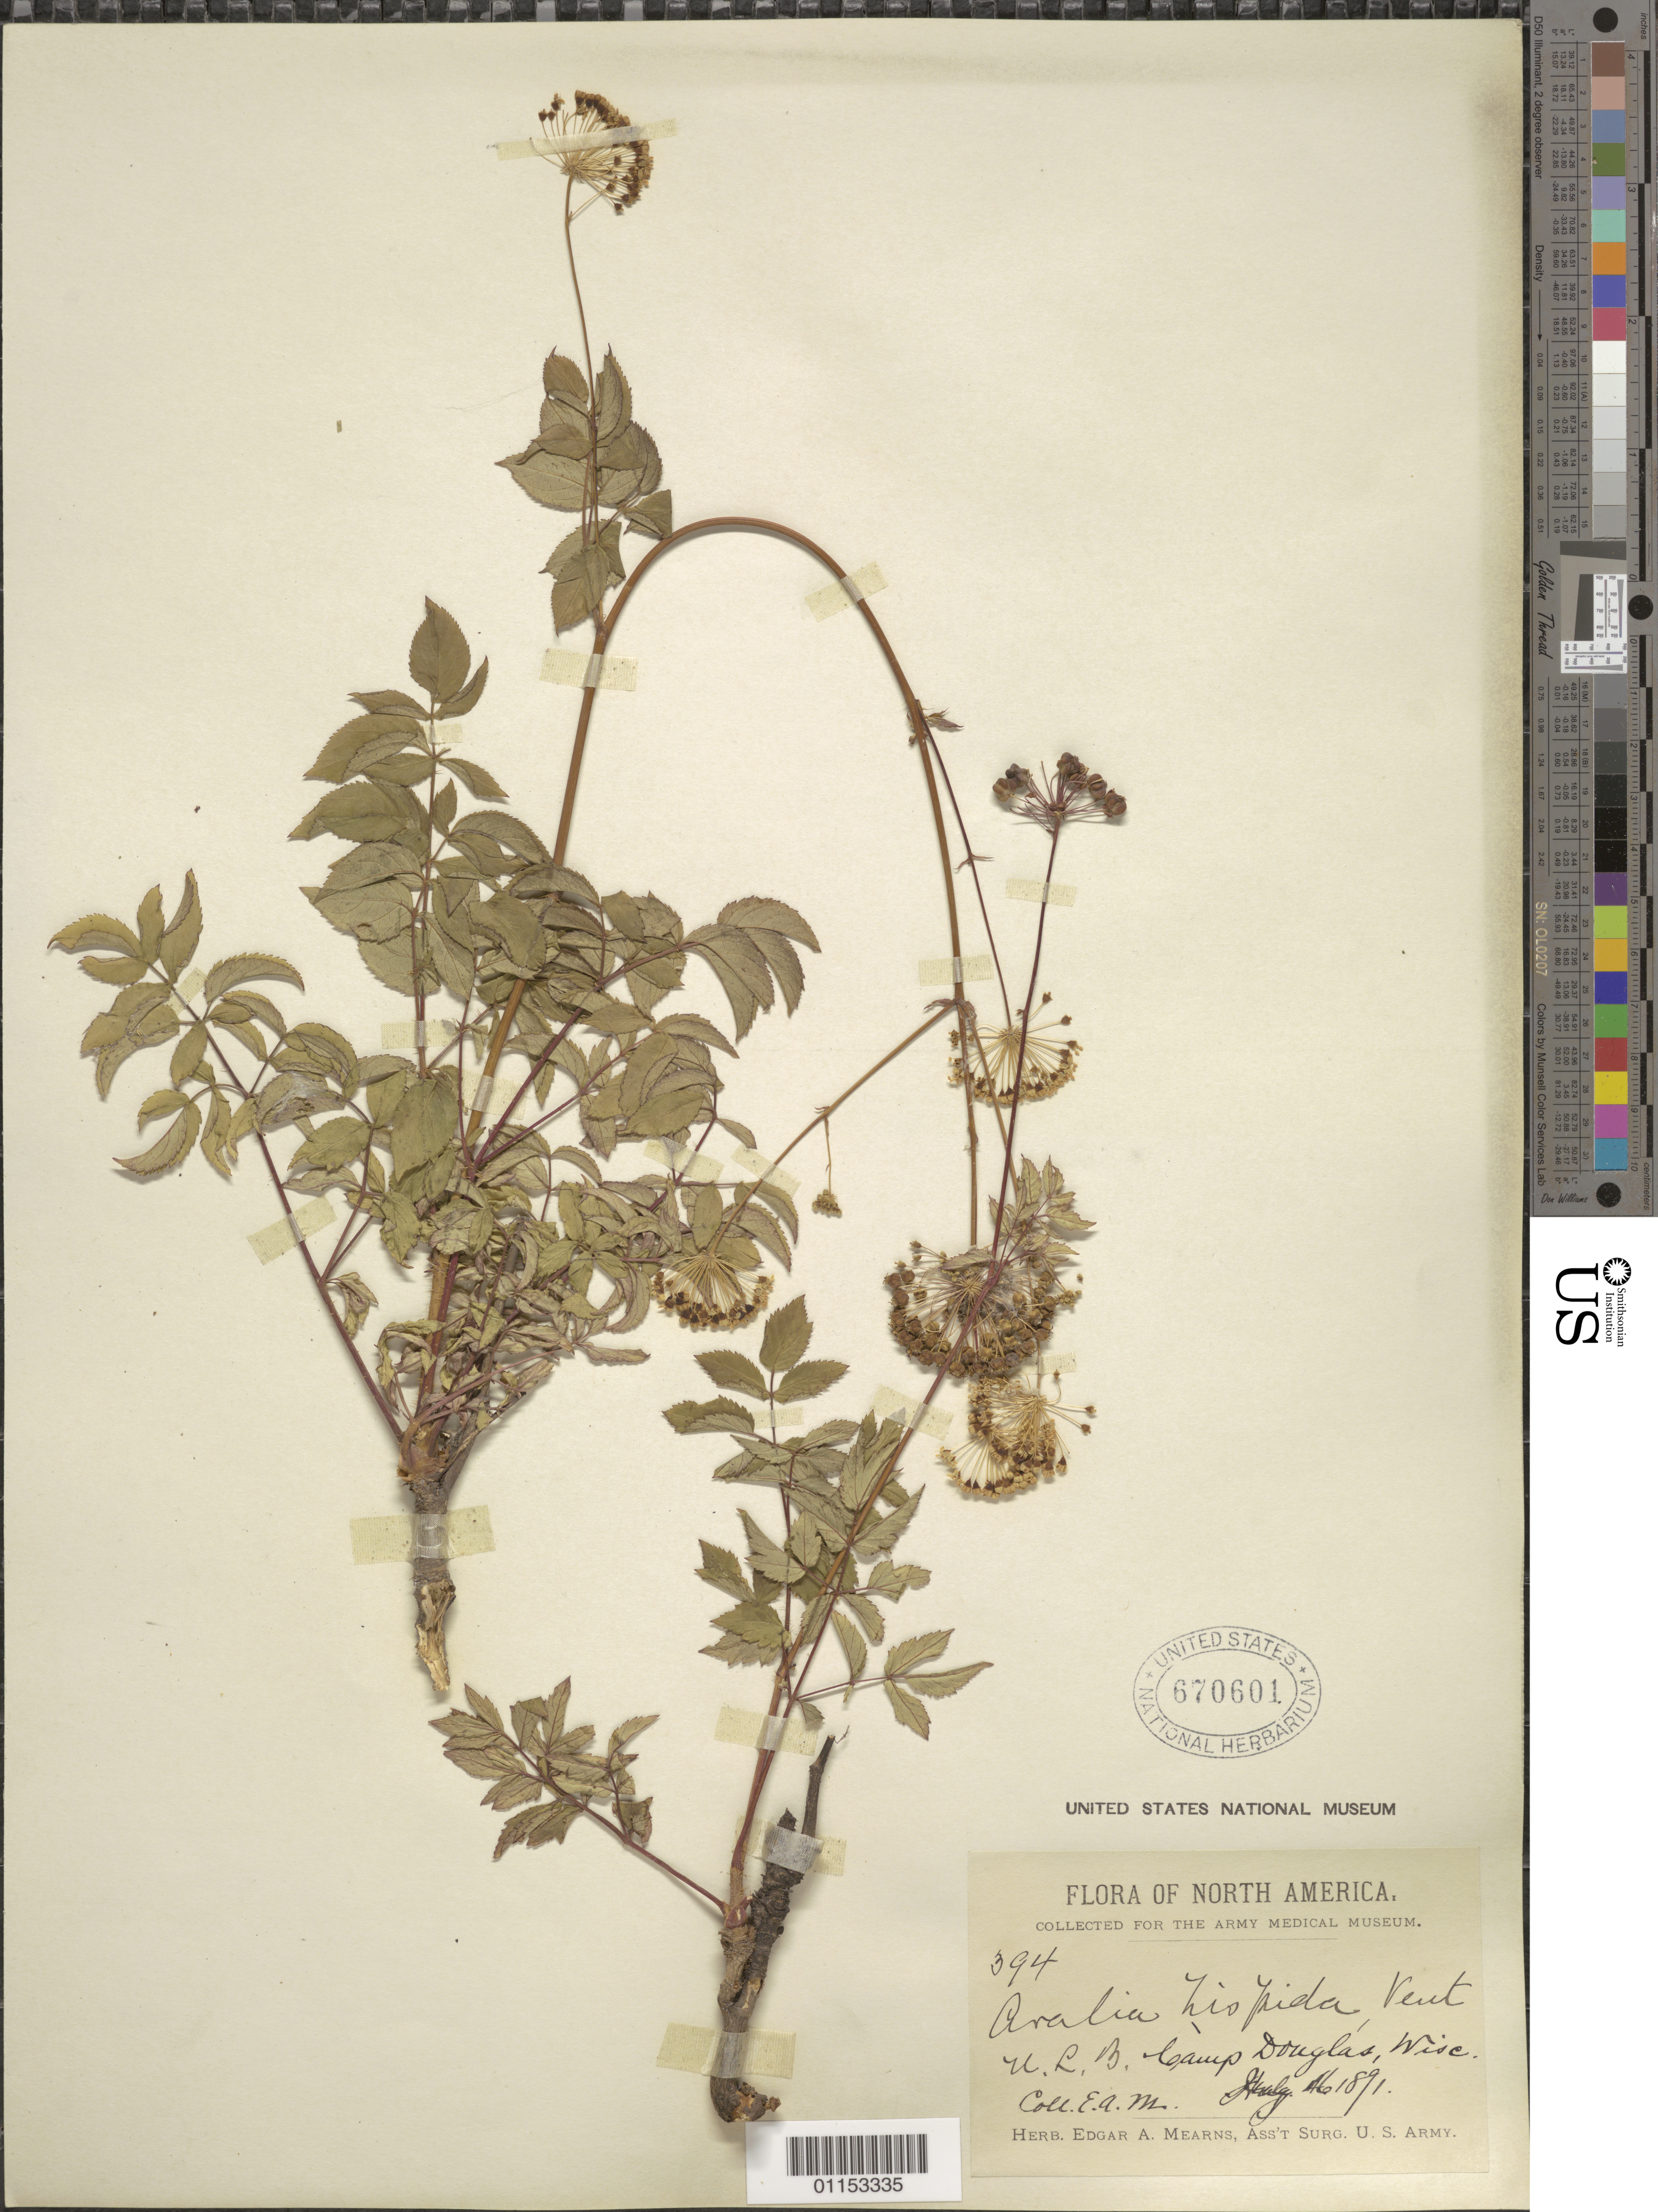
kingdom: Plantae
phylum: Tracheophyta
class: Magnoliopsida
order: Apiales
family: Araliaceae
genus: Aralia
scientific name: Aralia hispida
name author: Vent.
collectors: E. A. Mearns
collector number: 394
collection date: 1891-07-16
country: United States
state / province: Wisconsin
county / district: Juneau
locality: Camp Douglas.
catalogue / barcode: US 670601